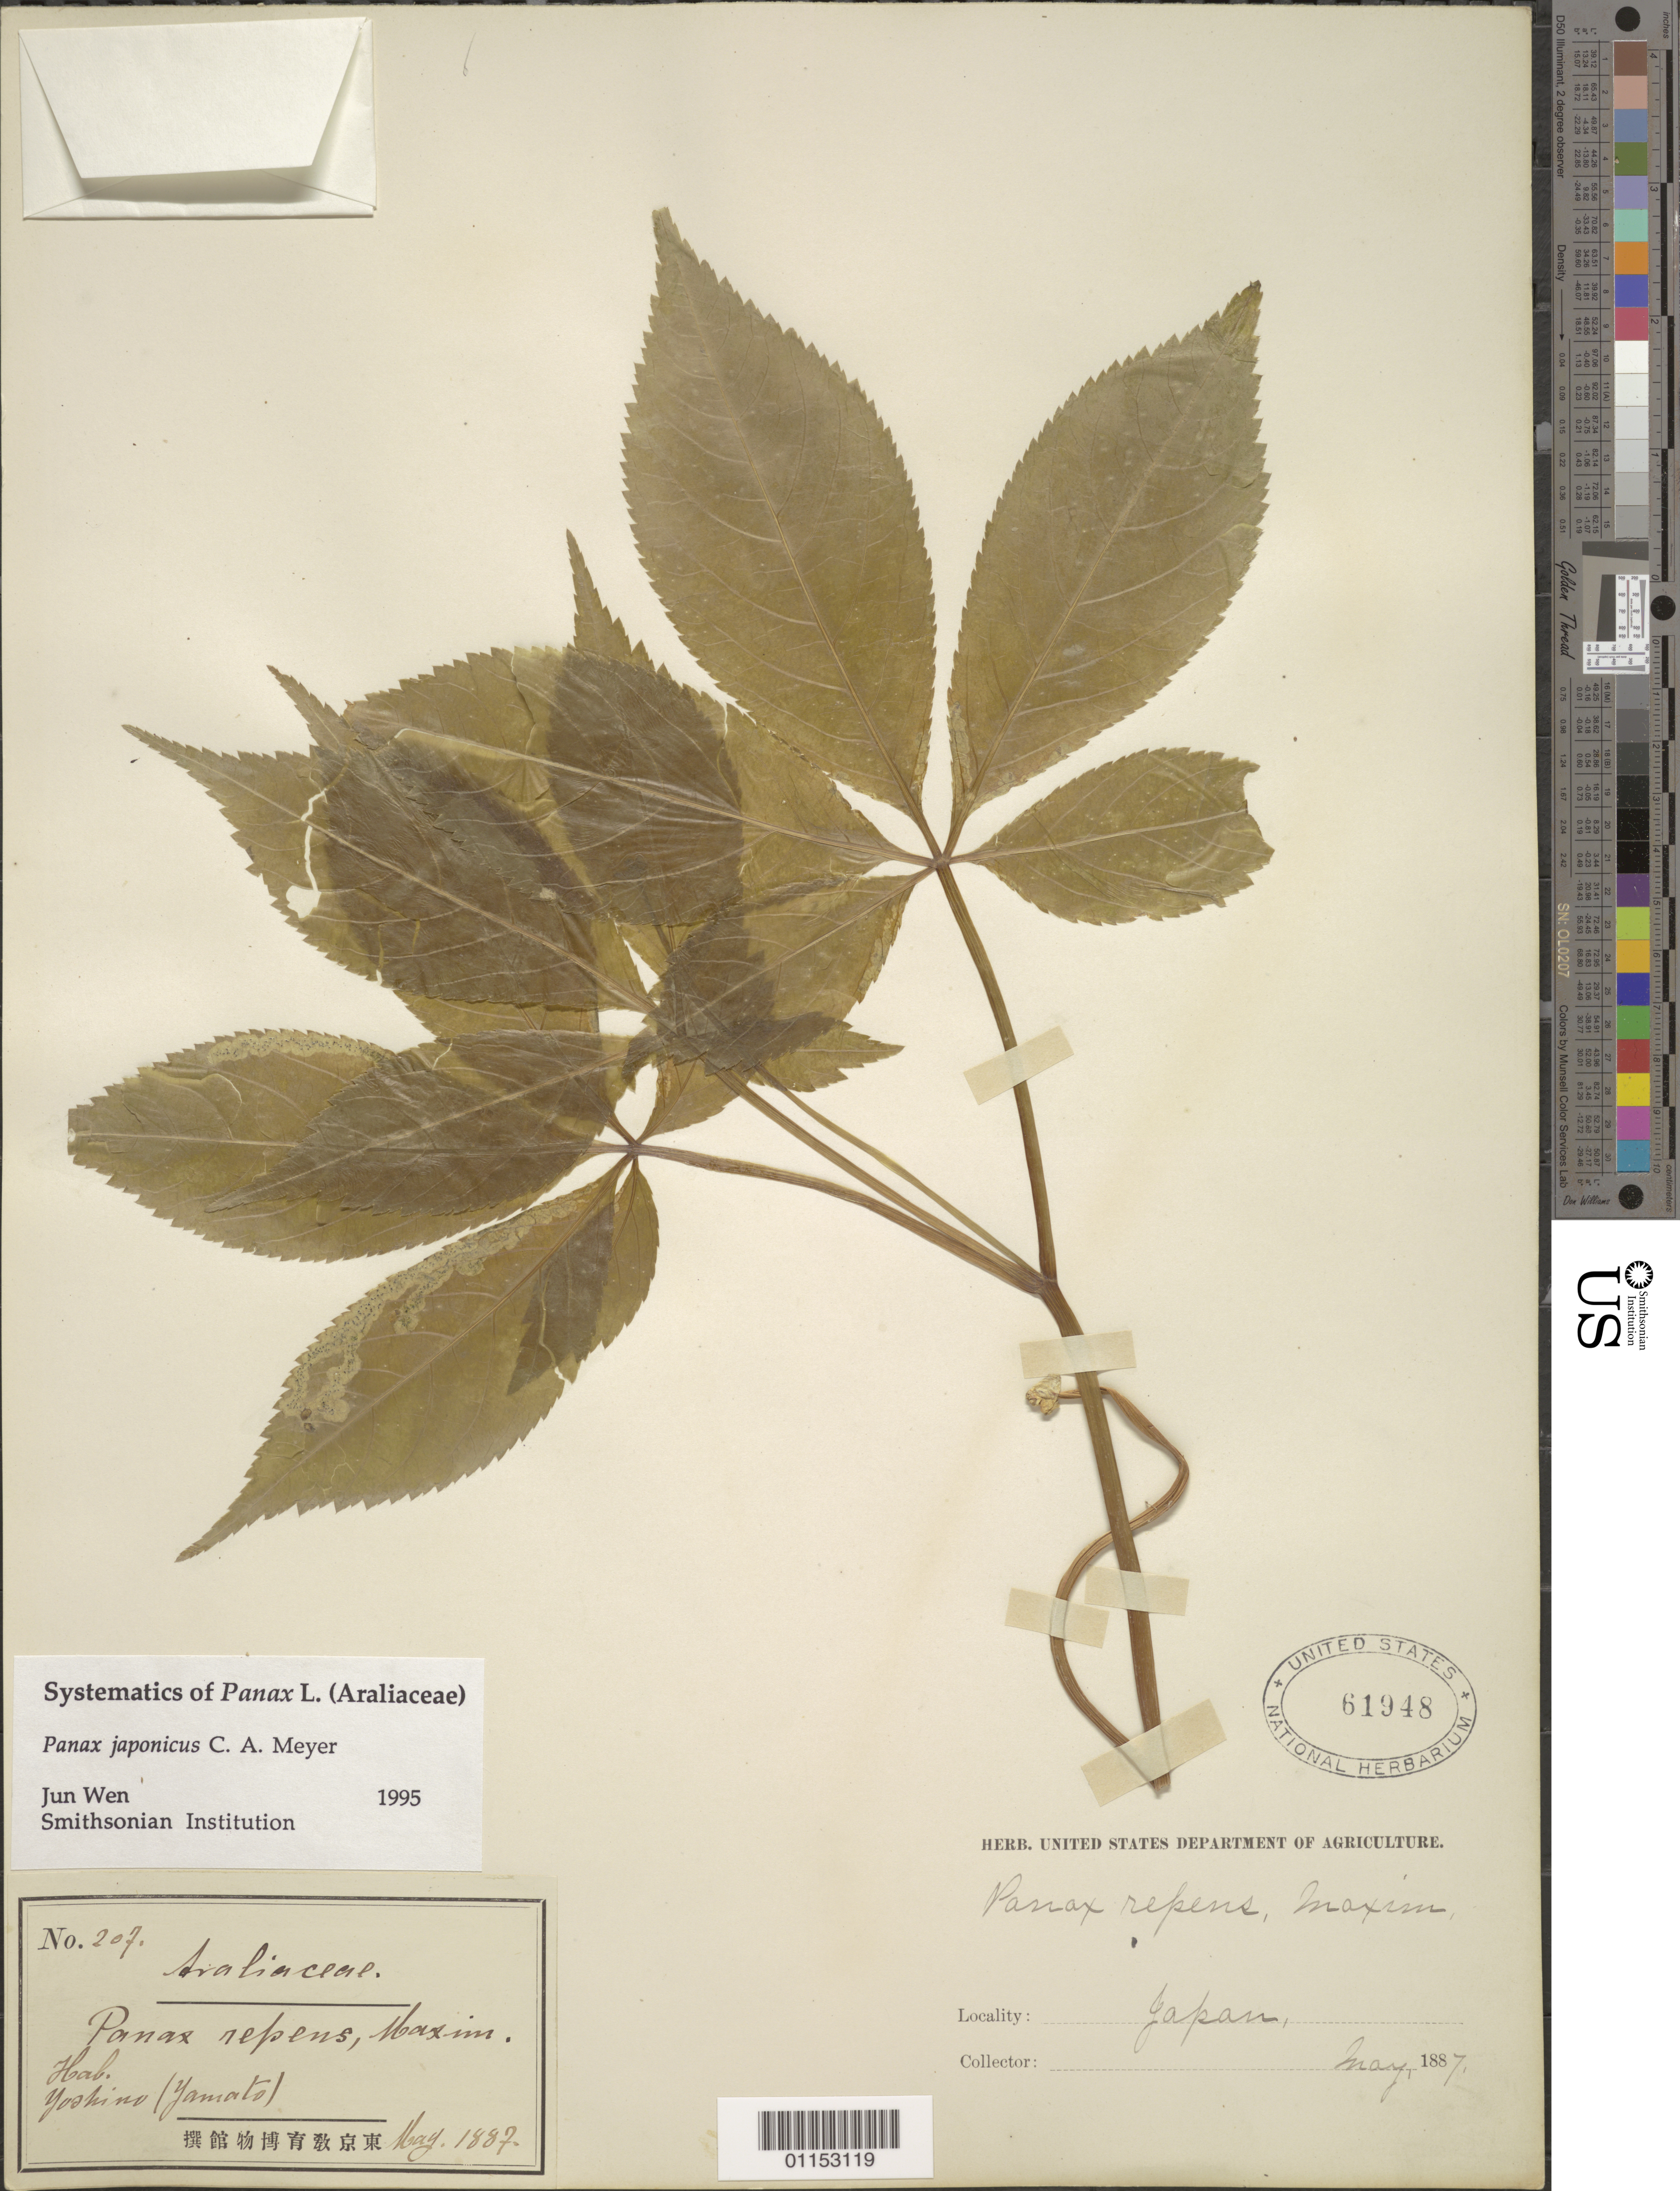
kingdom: Plantae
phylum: Tracheophyta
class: Magnoliopsida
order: Apiales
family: Araliaceae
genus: Panax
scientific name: Panax japonicus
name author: (Nees) C.A. Mey.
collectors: -. Way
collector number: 207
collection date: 1887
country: Japan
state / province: Nara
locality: Yamato.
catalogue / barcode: US 61948